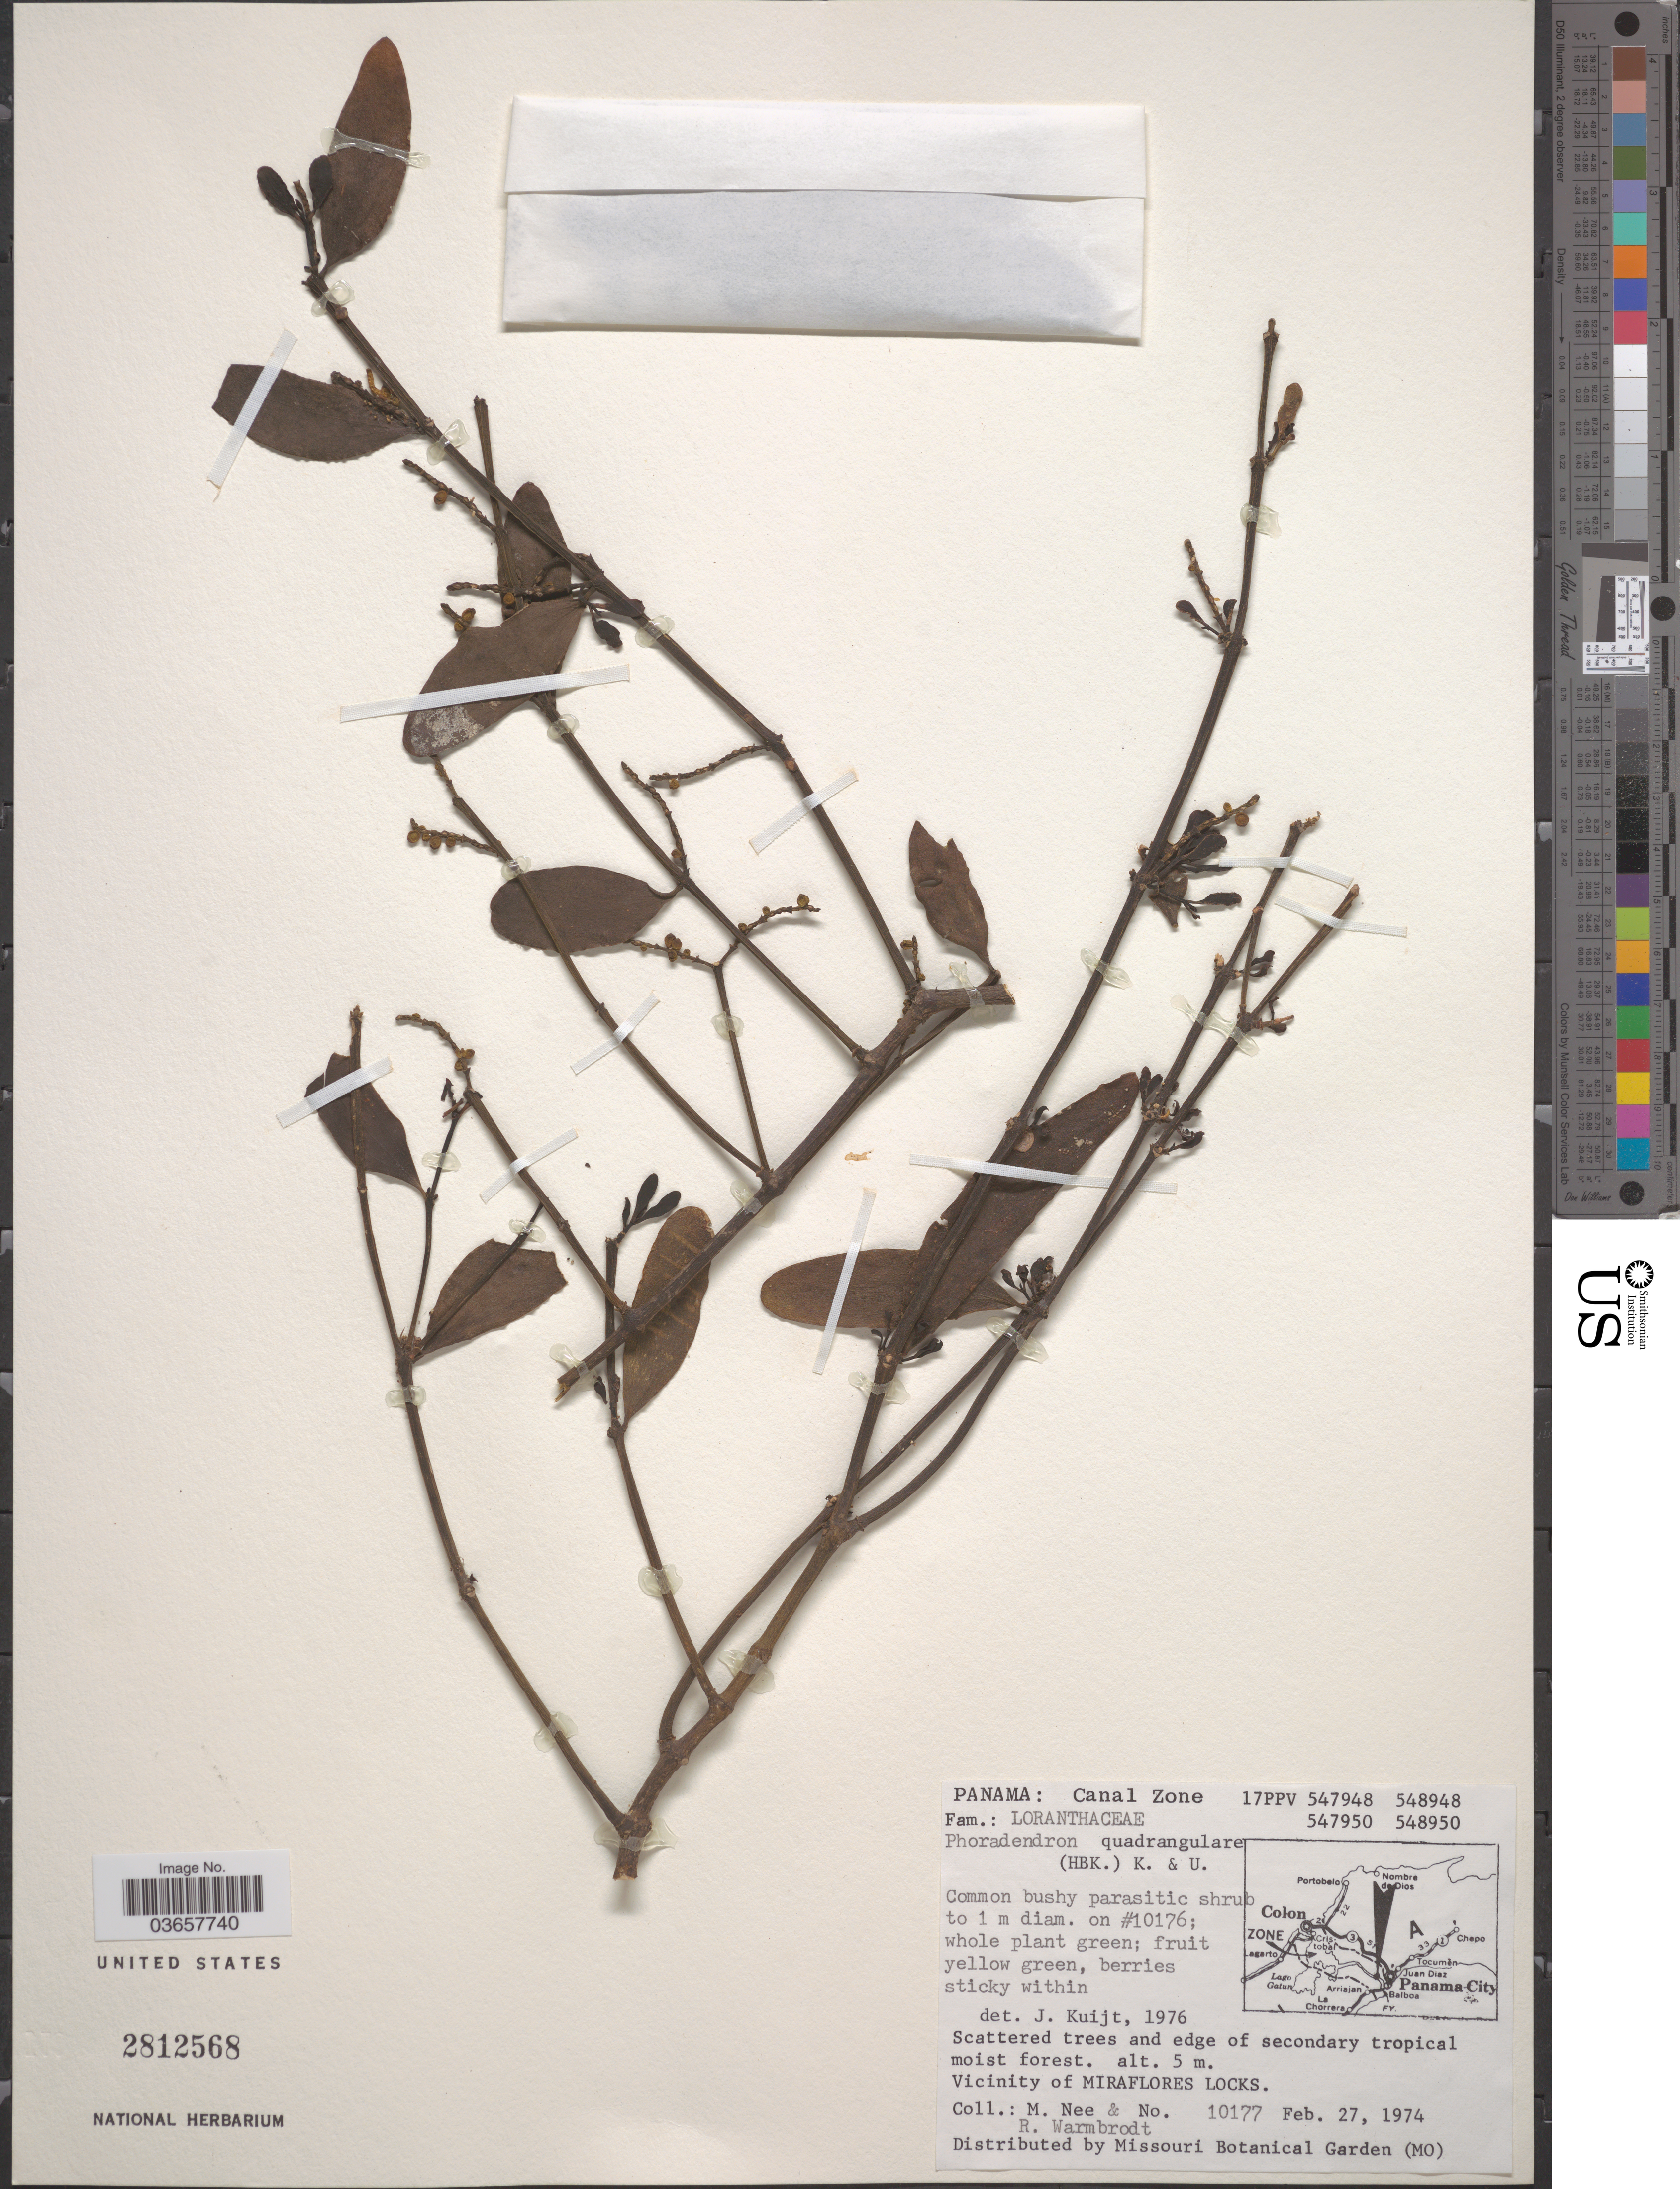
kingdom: Plantae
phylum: Tracheophyta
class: Magnoliopsida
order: Santalales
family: Viscaceae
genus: Phoradendron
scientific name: Phoradendron quadrangulare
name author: (Kunth) Griseb.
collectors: M. Nee & R. Warmbrodt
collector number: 10177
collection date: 1974-02-27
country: Panama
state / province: Panamá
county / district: Canal Zone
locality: Canal Zone. Vicinity of Miraflores Locks.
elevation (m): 5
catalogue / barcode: US 2812568